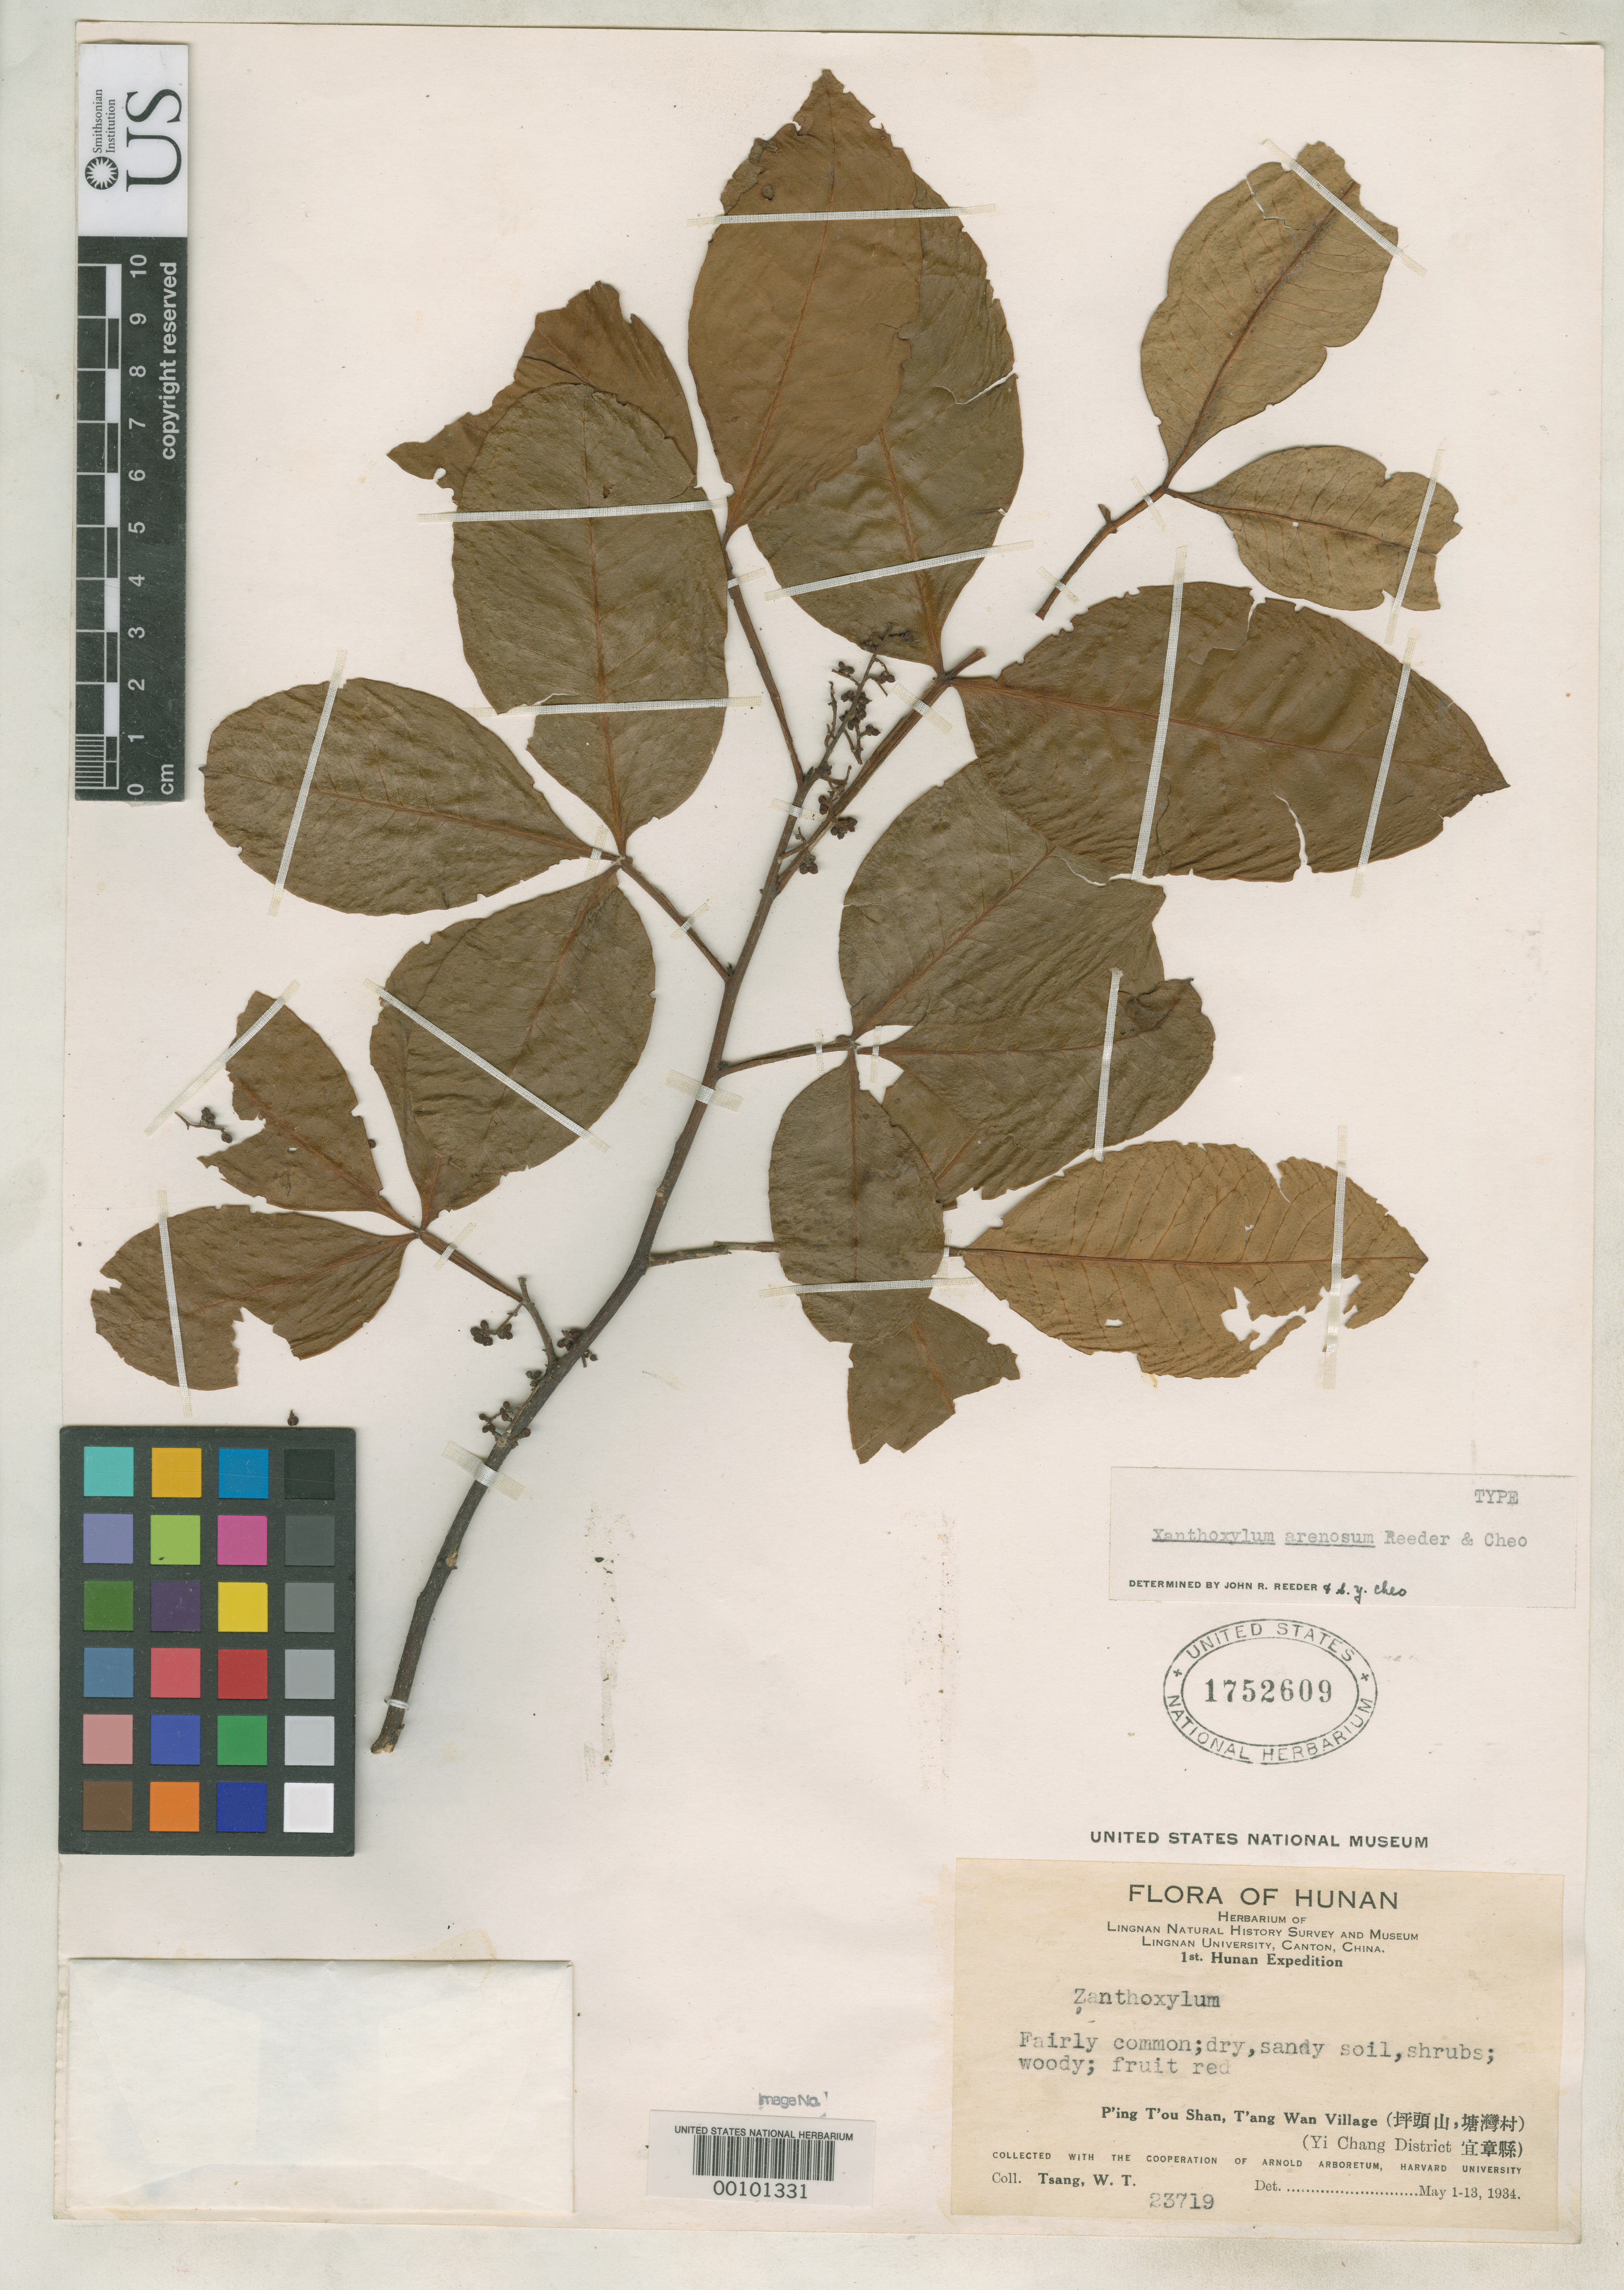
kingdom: Plantae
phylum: Tracheophyta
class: Magnoliopsida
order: Sapindales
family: Rutaceae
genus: Zanthoxylum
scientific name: Zanthoxylum arenosum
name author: Reeder & Cheo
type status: Holotype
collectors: W. T. Tsang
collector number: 23719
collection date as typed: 01 May 1934 to 13 May 1934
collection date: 1934-05-01/1934-05-13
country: China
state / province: Henan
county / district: Yi Chang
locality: P'ing T'oushan, T'ang Wan Village.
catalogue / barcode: US 1752609